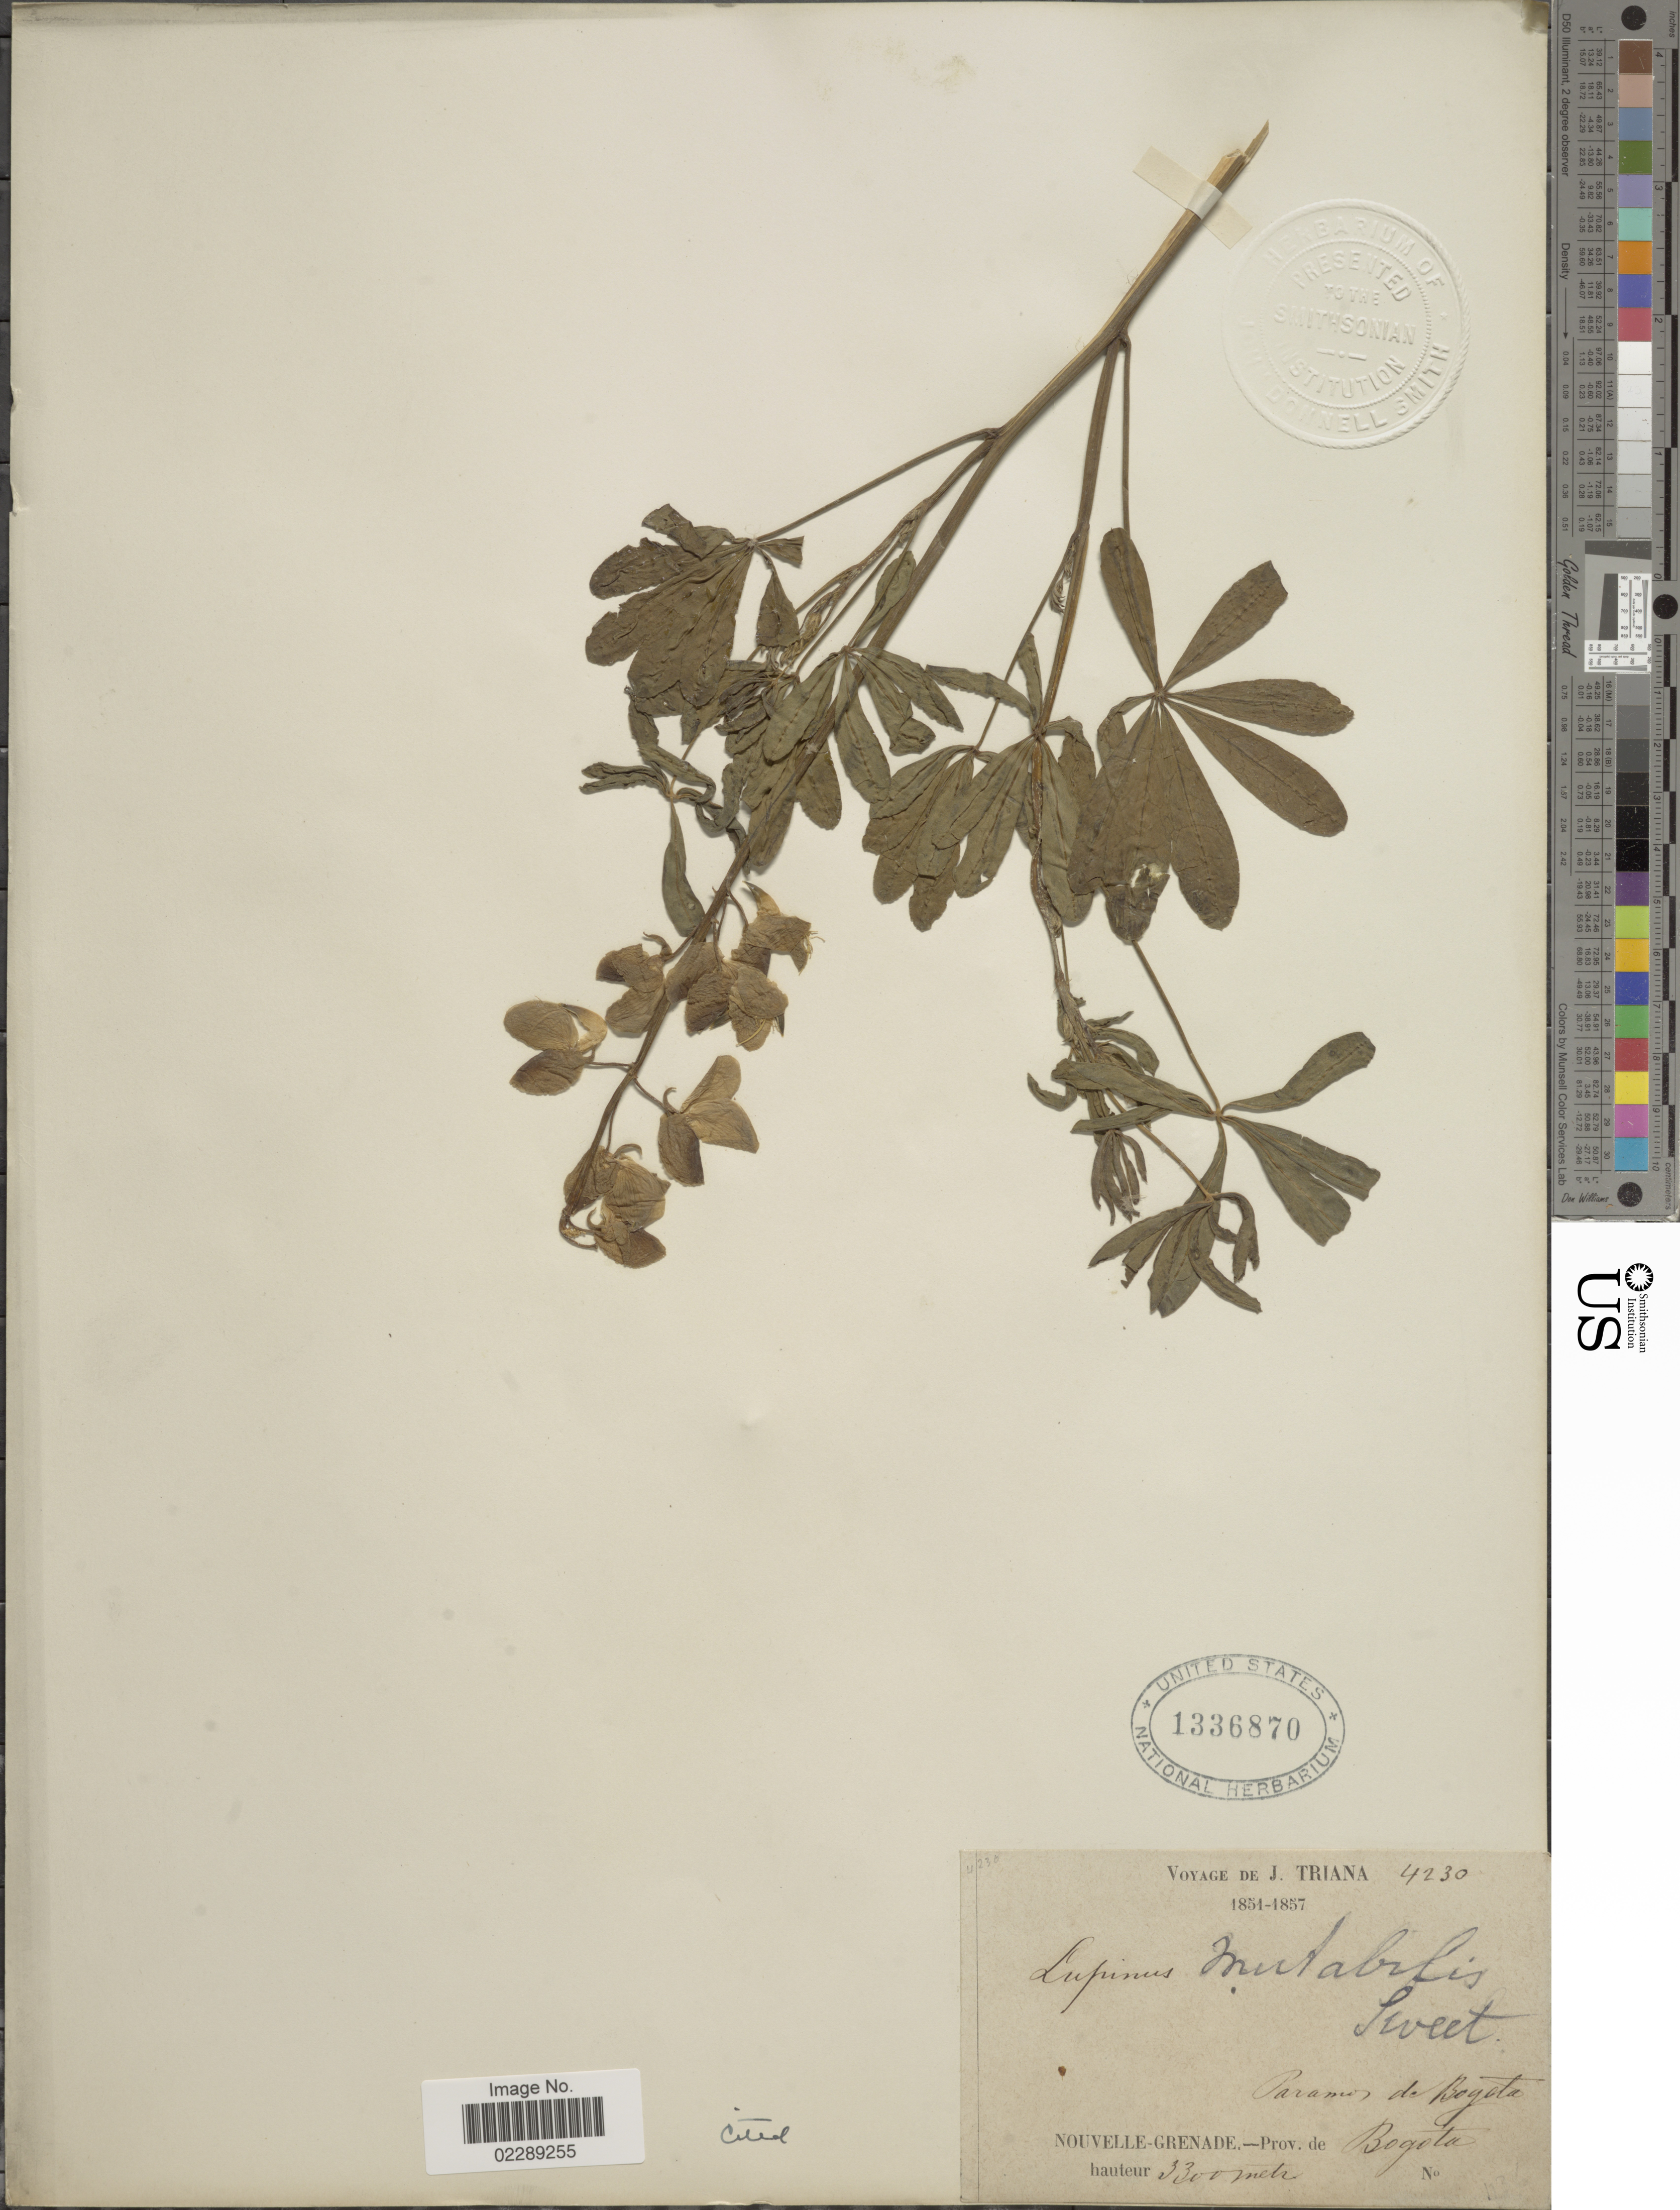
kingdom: Plantae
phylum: Tracheophyta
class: Magnoliopsida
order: Fabales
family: Fabaceae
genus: Lupinus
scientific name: Lupinus mutabilis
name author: Sweet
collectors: J. Triana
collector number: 4230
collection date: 1851/1857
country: Colombia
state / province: Bogota D.C.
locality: Paramos de Bogota. Nouvelle-Grenade.- Prov. de Bogota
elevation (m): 3300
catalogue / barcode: US 1336870